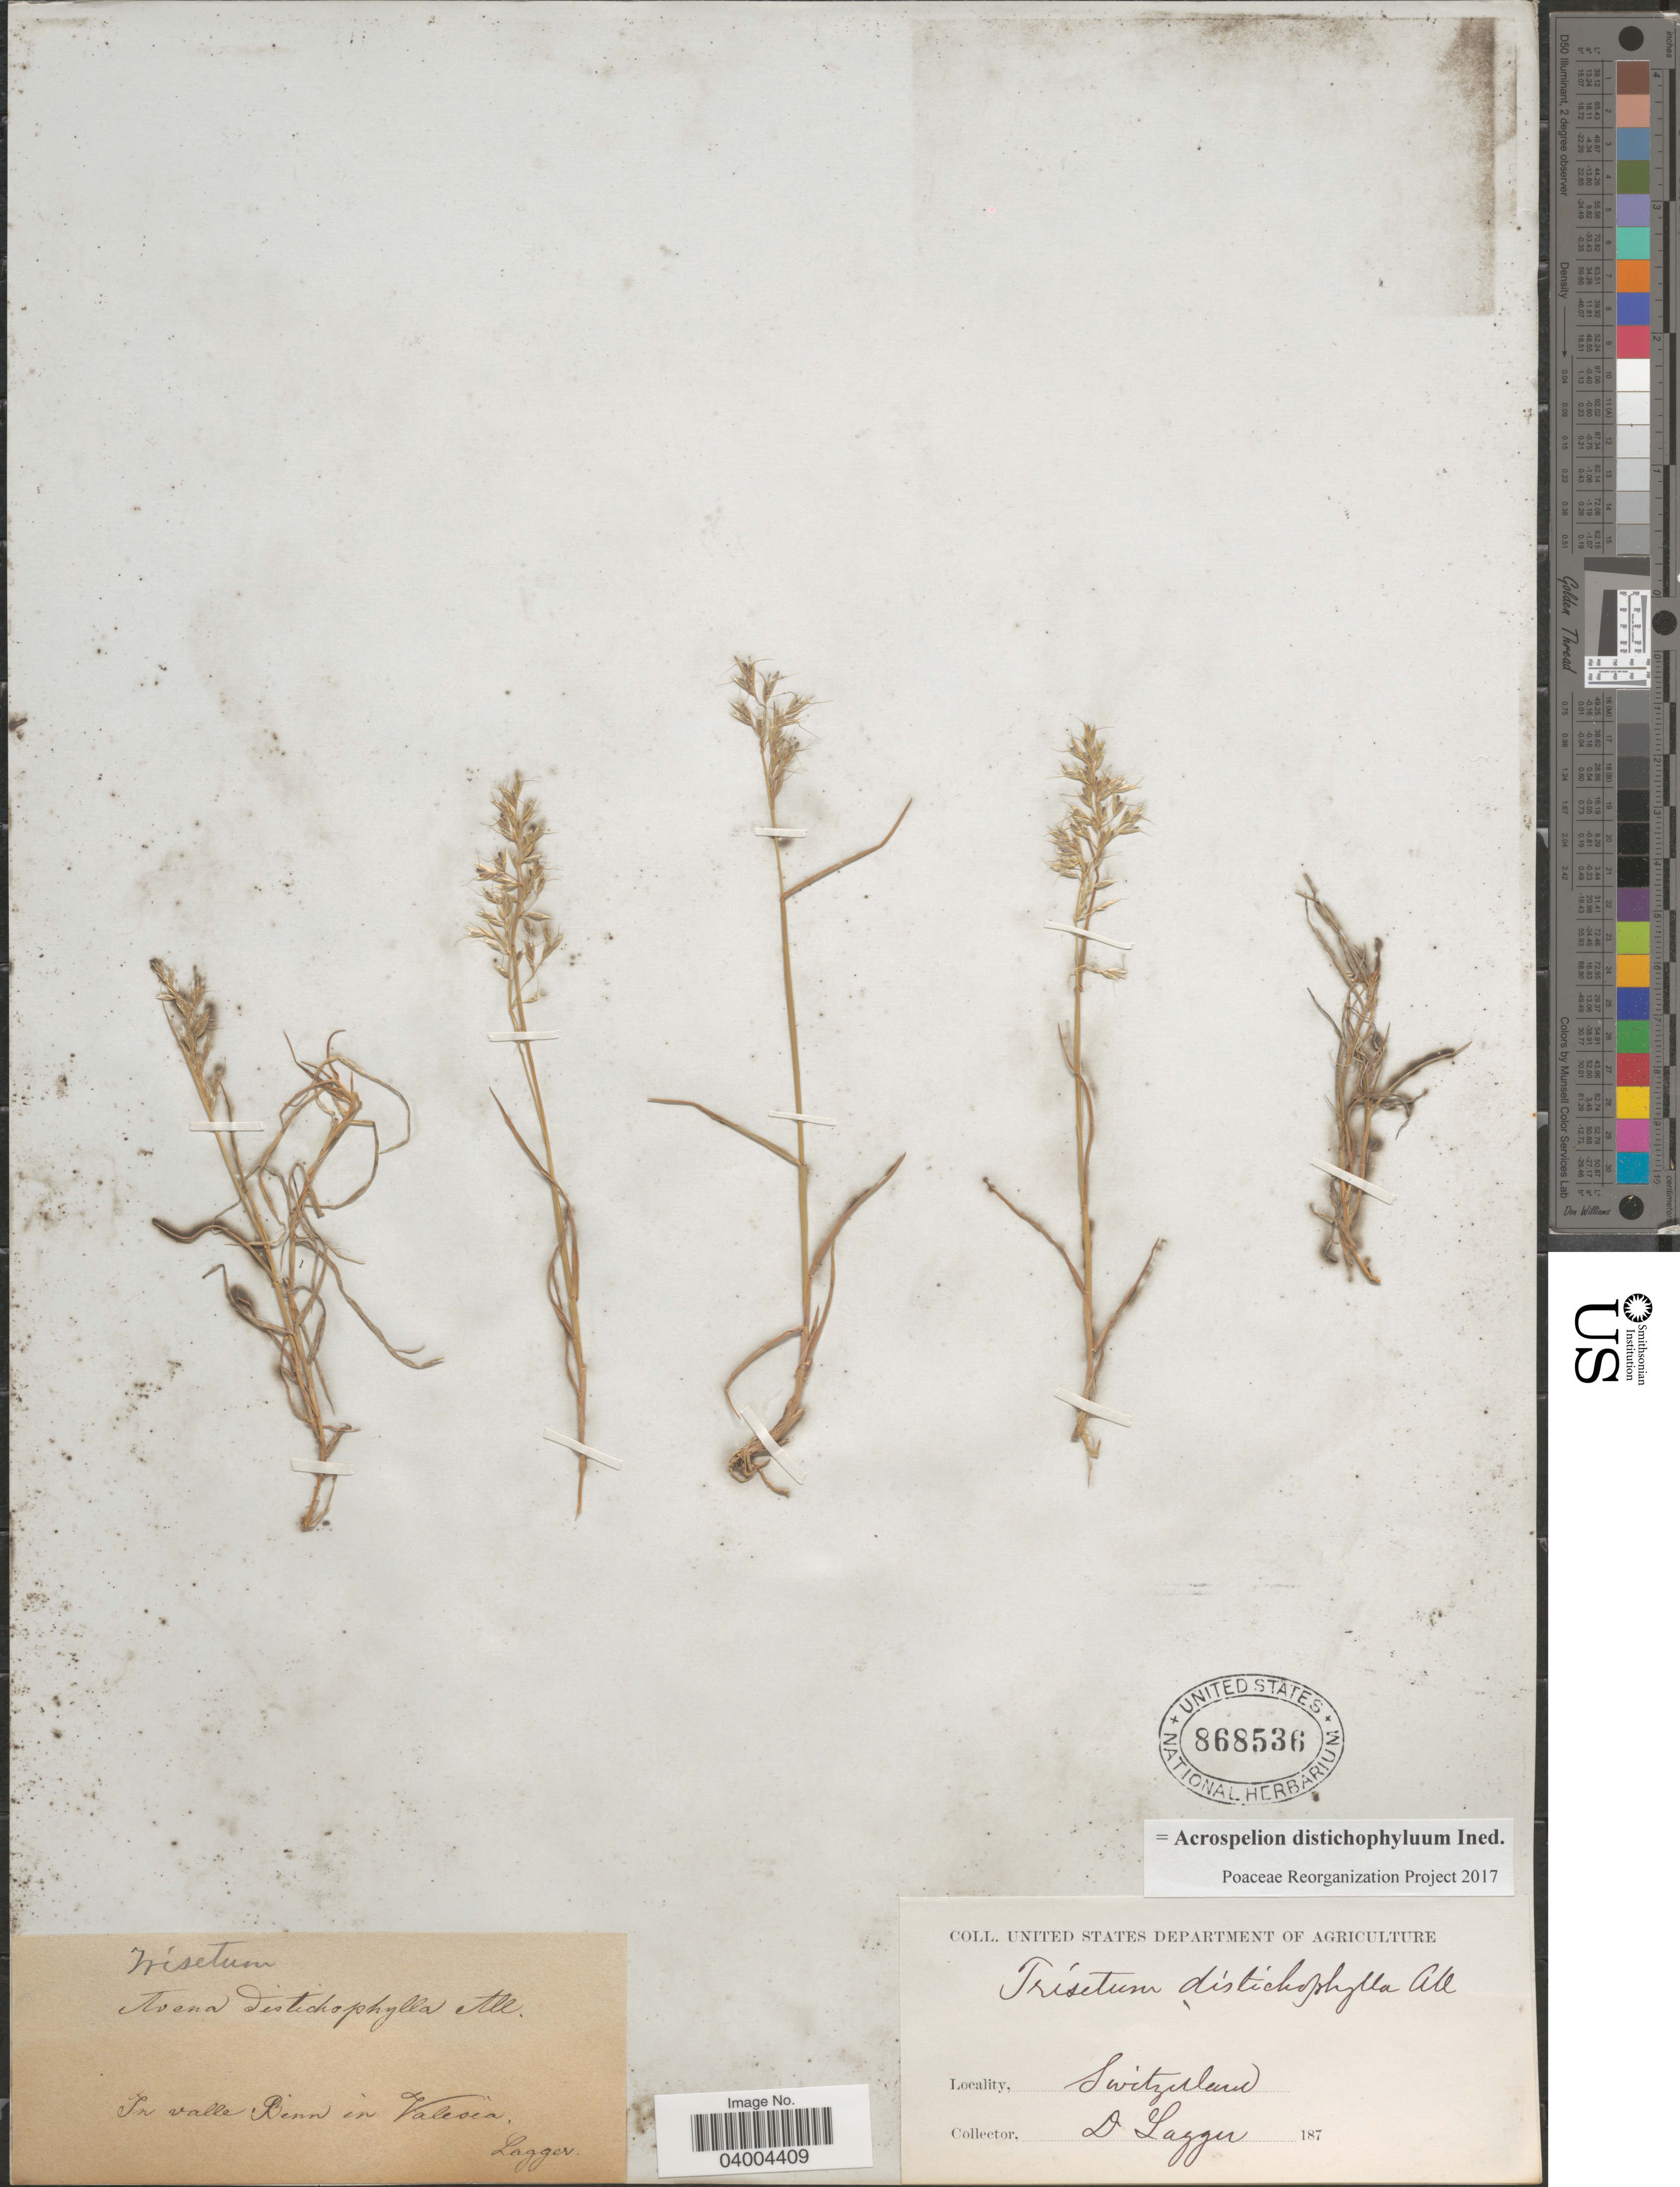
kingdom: Plantae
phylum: Tracheophyta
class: Liliopsida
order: Poales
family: Poaceae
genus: Acrospelion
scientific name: Acrospelion distichophyllum ined.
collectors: F. J. Lagger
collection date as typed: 187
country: Switzerland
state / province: Valais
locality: In valle Bern in Valesia.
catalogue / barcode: US 868536